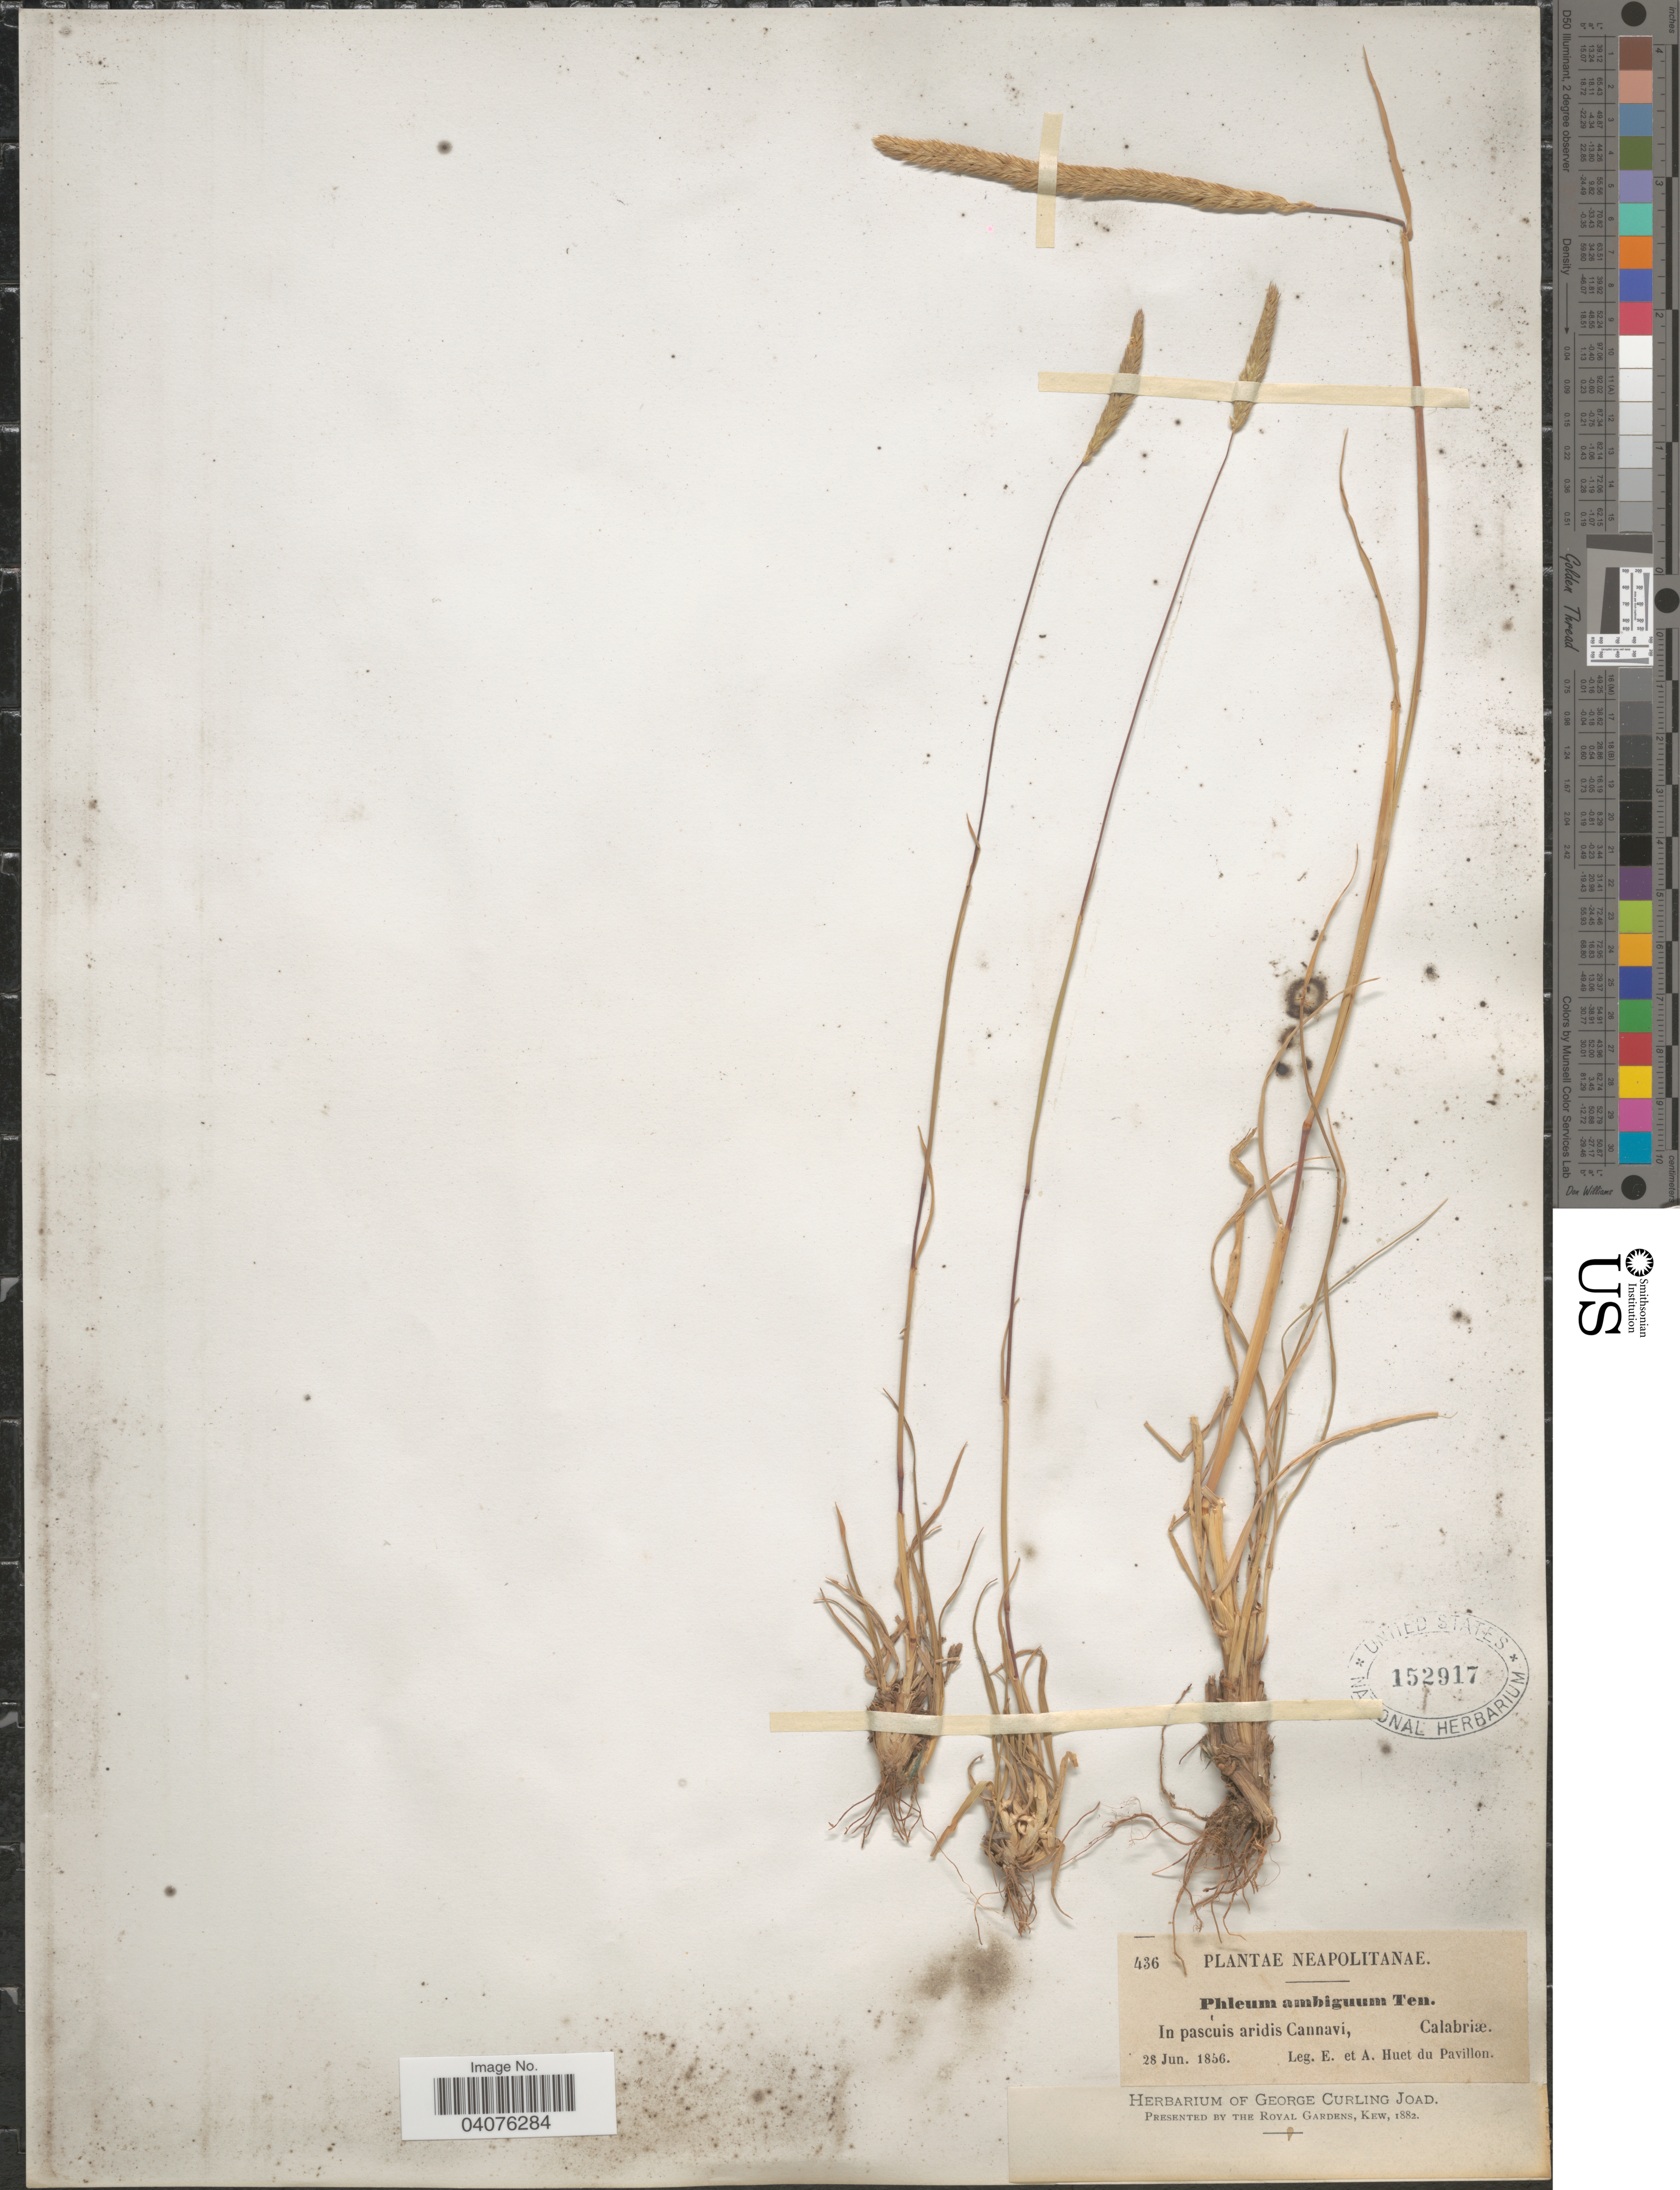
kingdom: Plantae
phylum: Tracheophyta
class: Liliopsida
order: Poales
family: Poaceae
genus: Phleum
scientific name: Phleum michelii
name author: All.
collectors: E. Huet du Pavillon & A. Huet du Pavillon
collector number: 436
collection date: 1856-06-28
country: Italy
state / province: Calabria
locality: Neapolitanae. In pascuis aridis Cannavi.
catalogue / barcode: US 152917